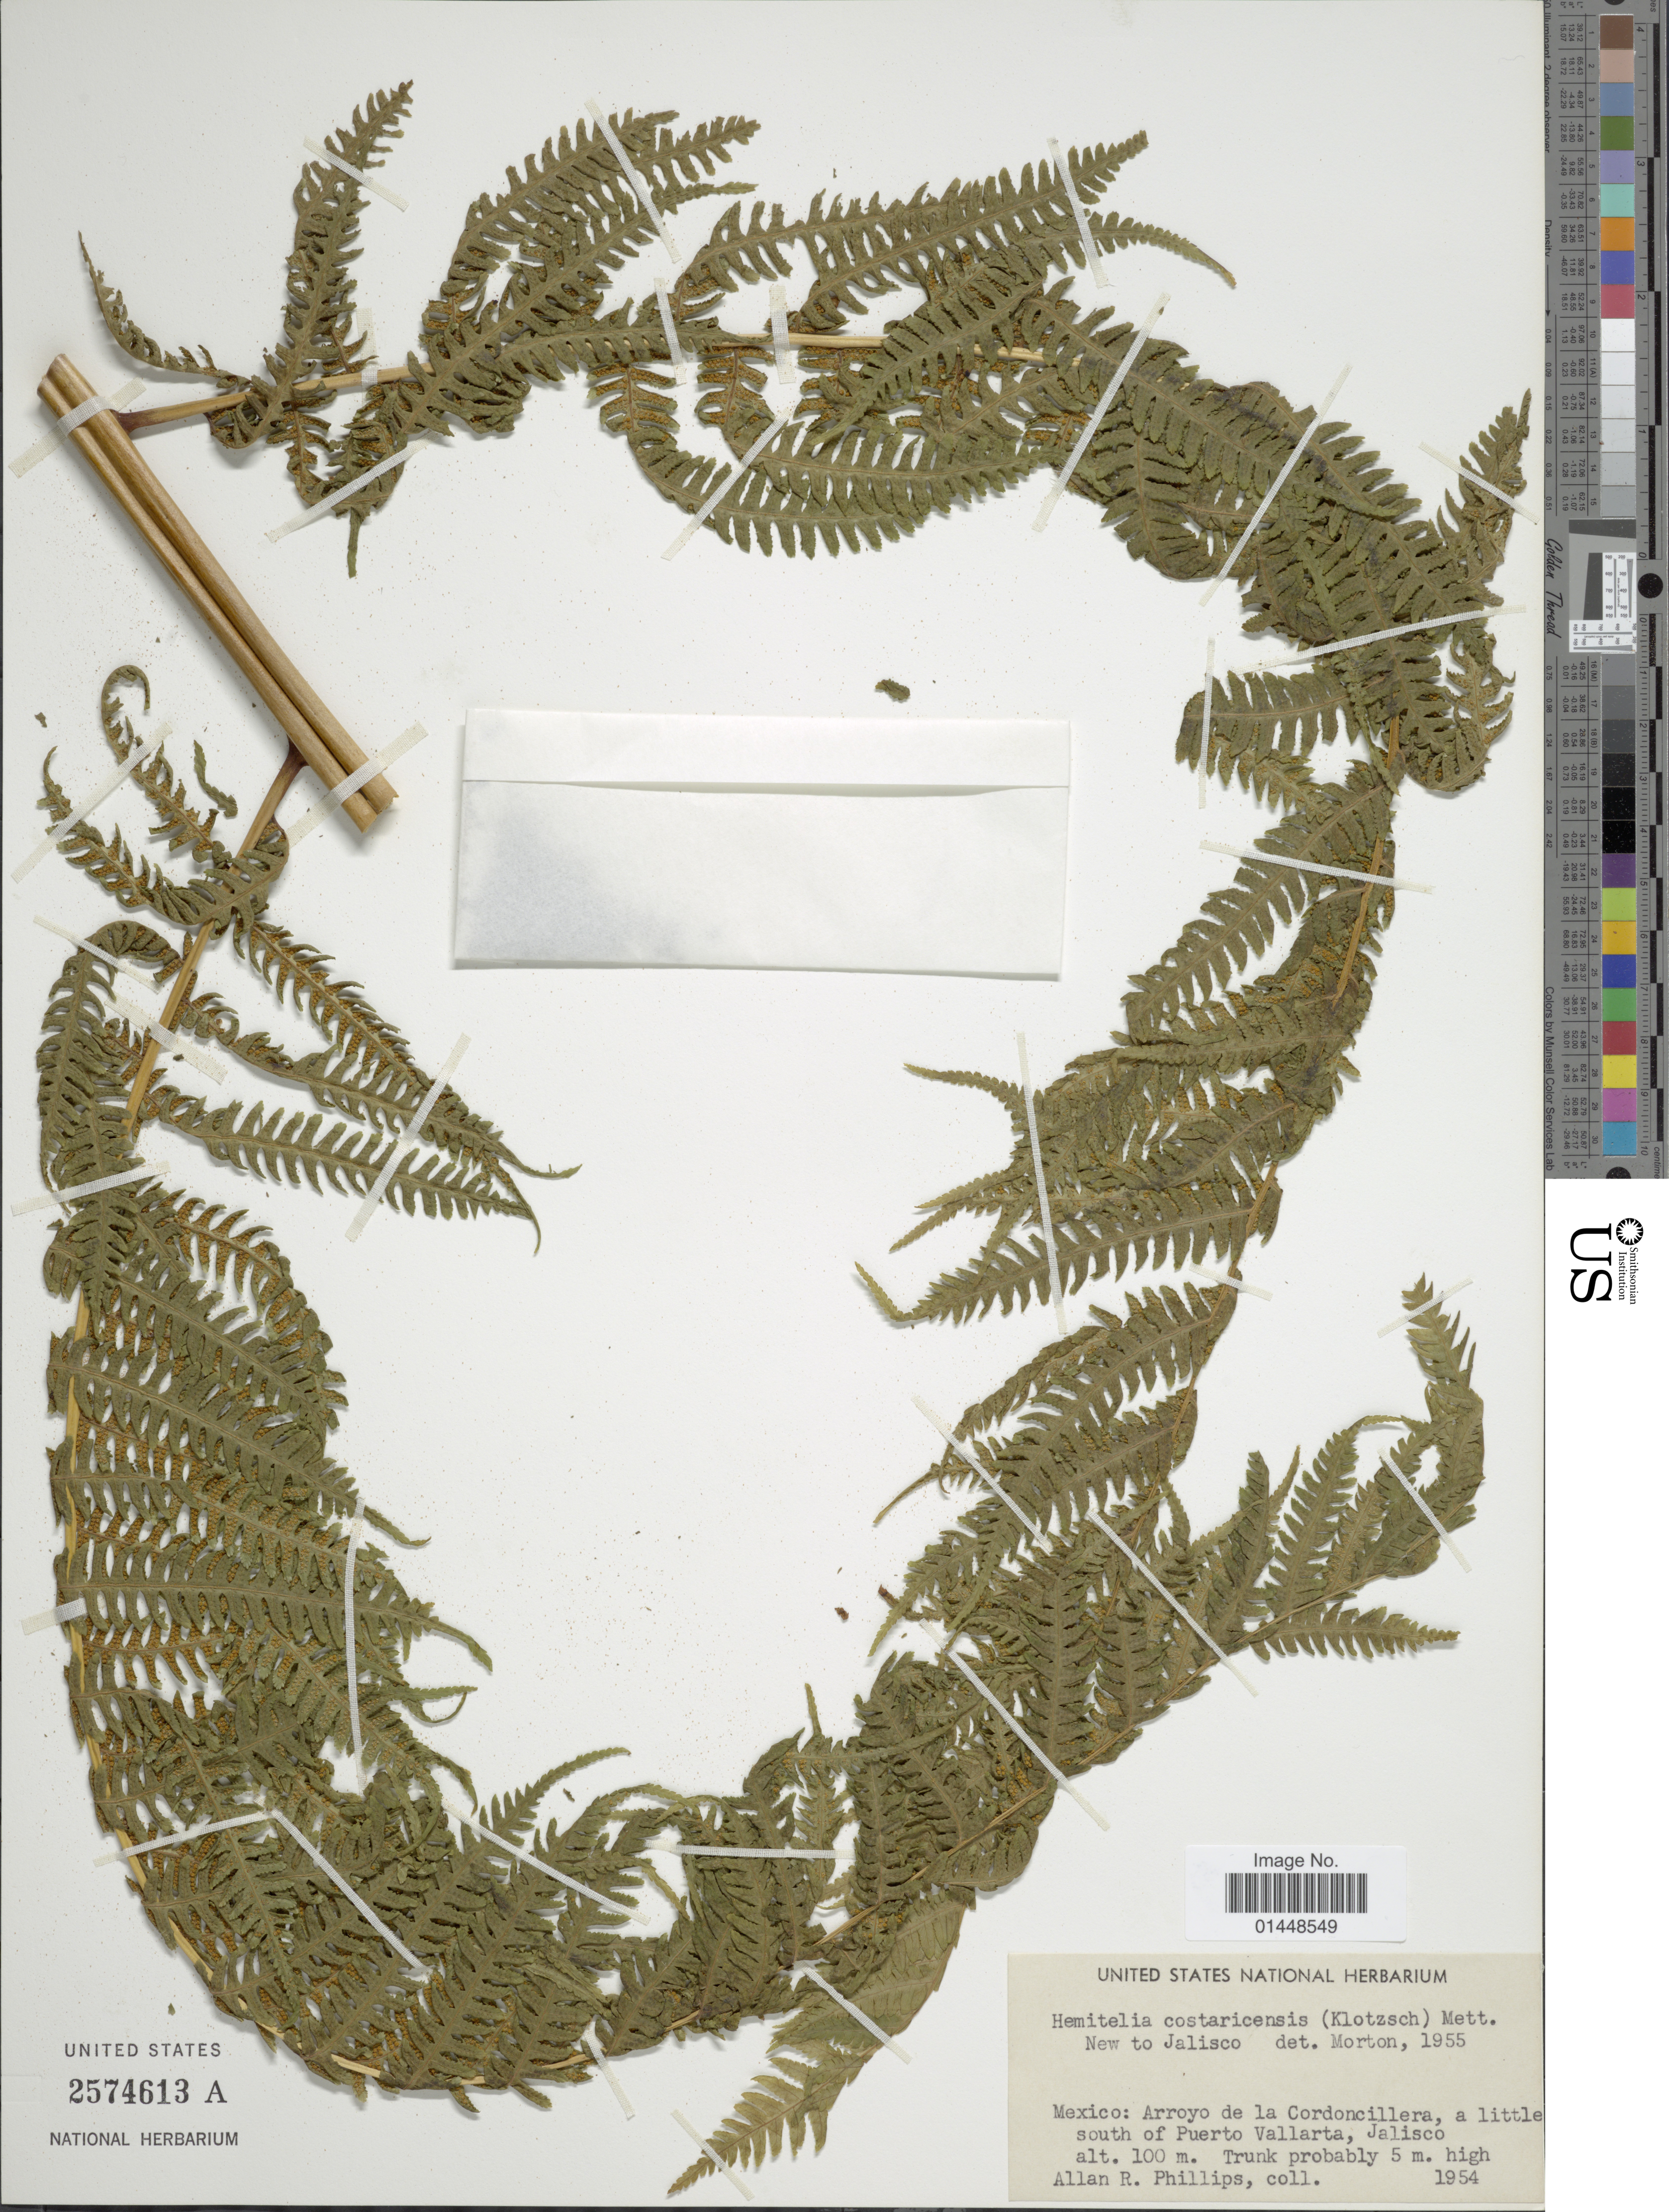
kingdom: Plantae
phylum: Tracheophyta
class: Polypodiopsida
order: Cyatheales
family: Cyatheaceae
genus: Cyathea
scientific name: Cyathea costaricensis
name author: (Kuhn) Domin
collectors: A. R. Phillips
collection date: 1954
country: Mexico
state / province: Jalisco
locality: Mexico: Arroyo de la Cordoncillera, a little south of Puerto Vallarta, Jalisco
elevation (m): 100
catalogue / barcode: US 2574613A